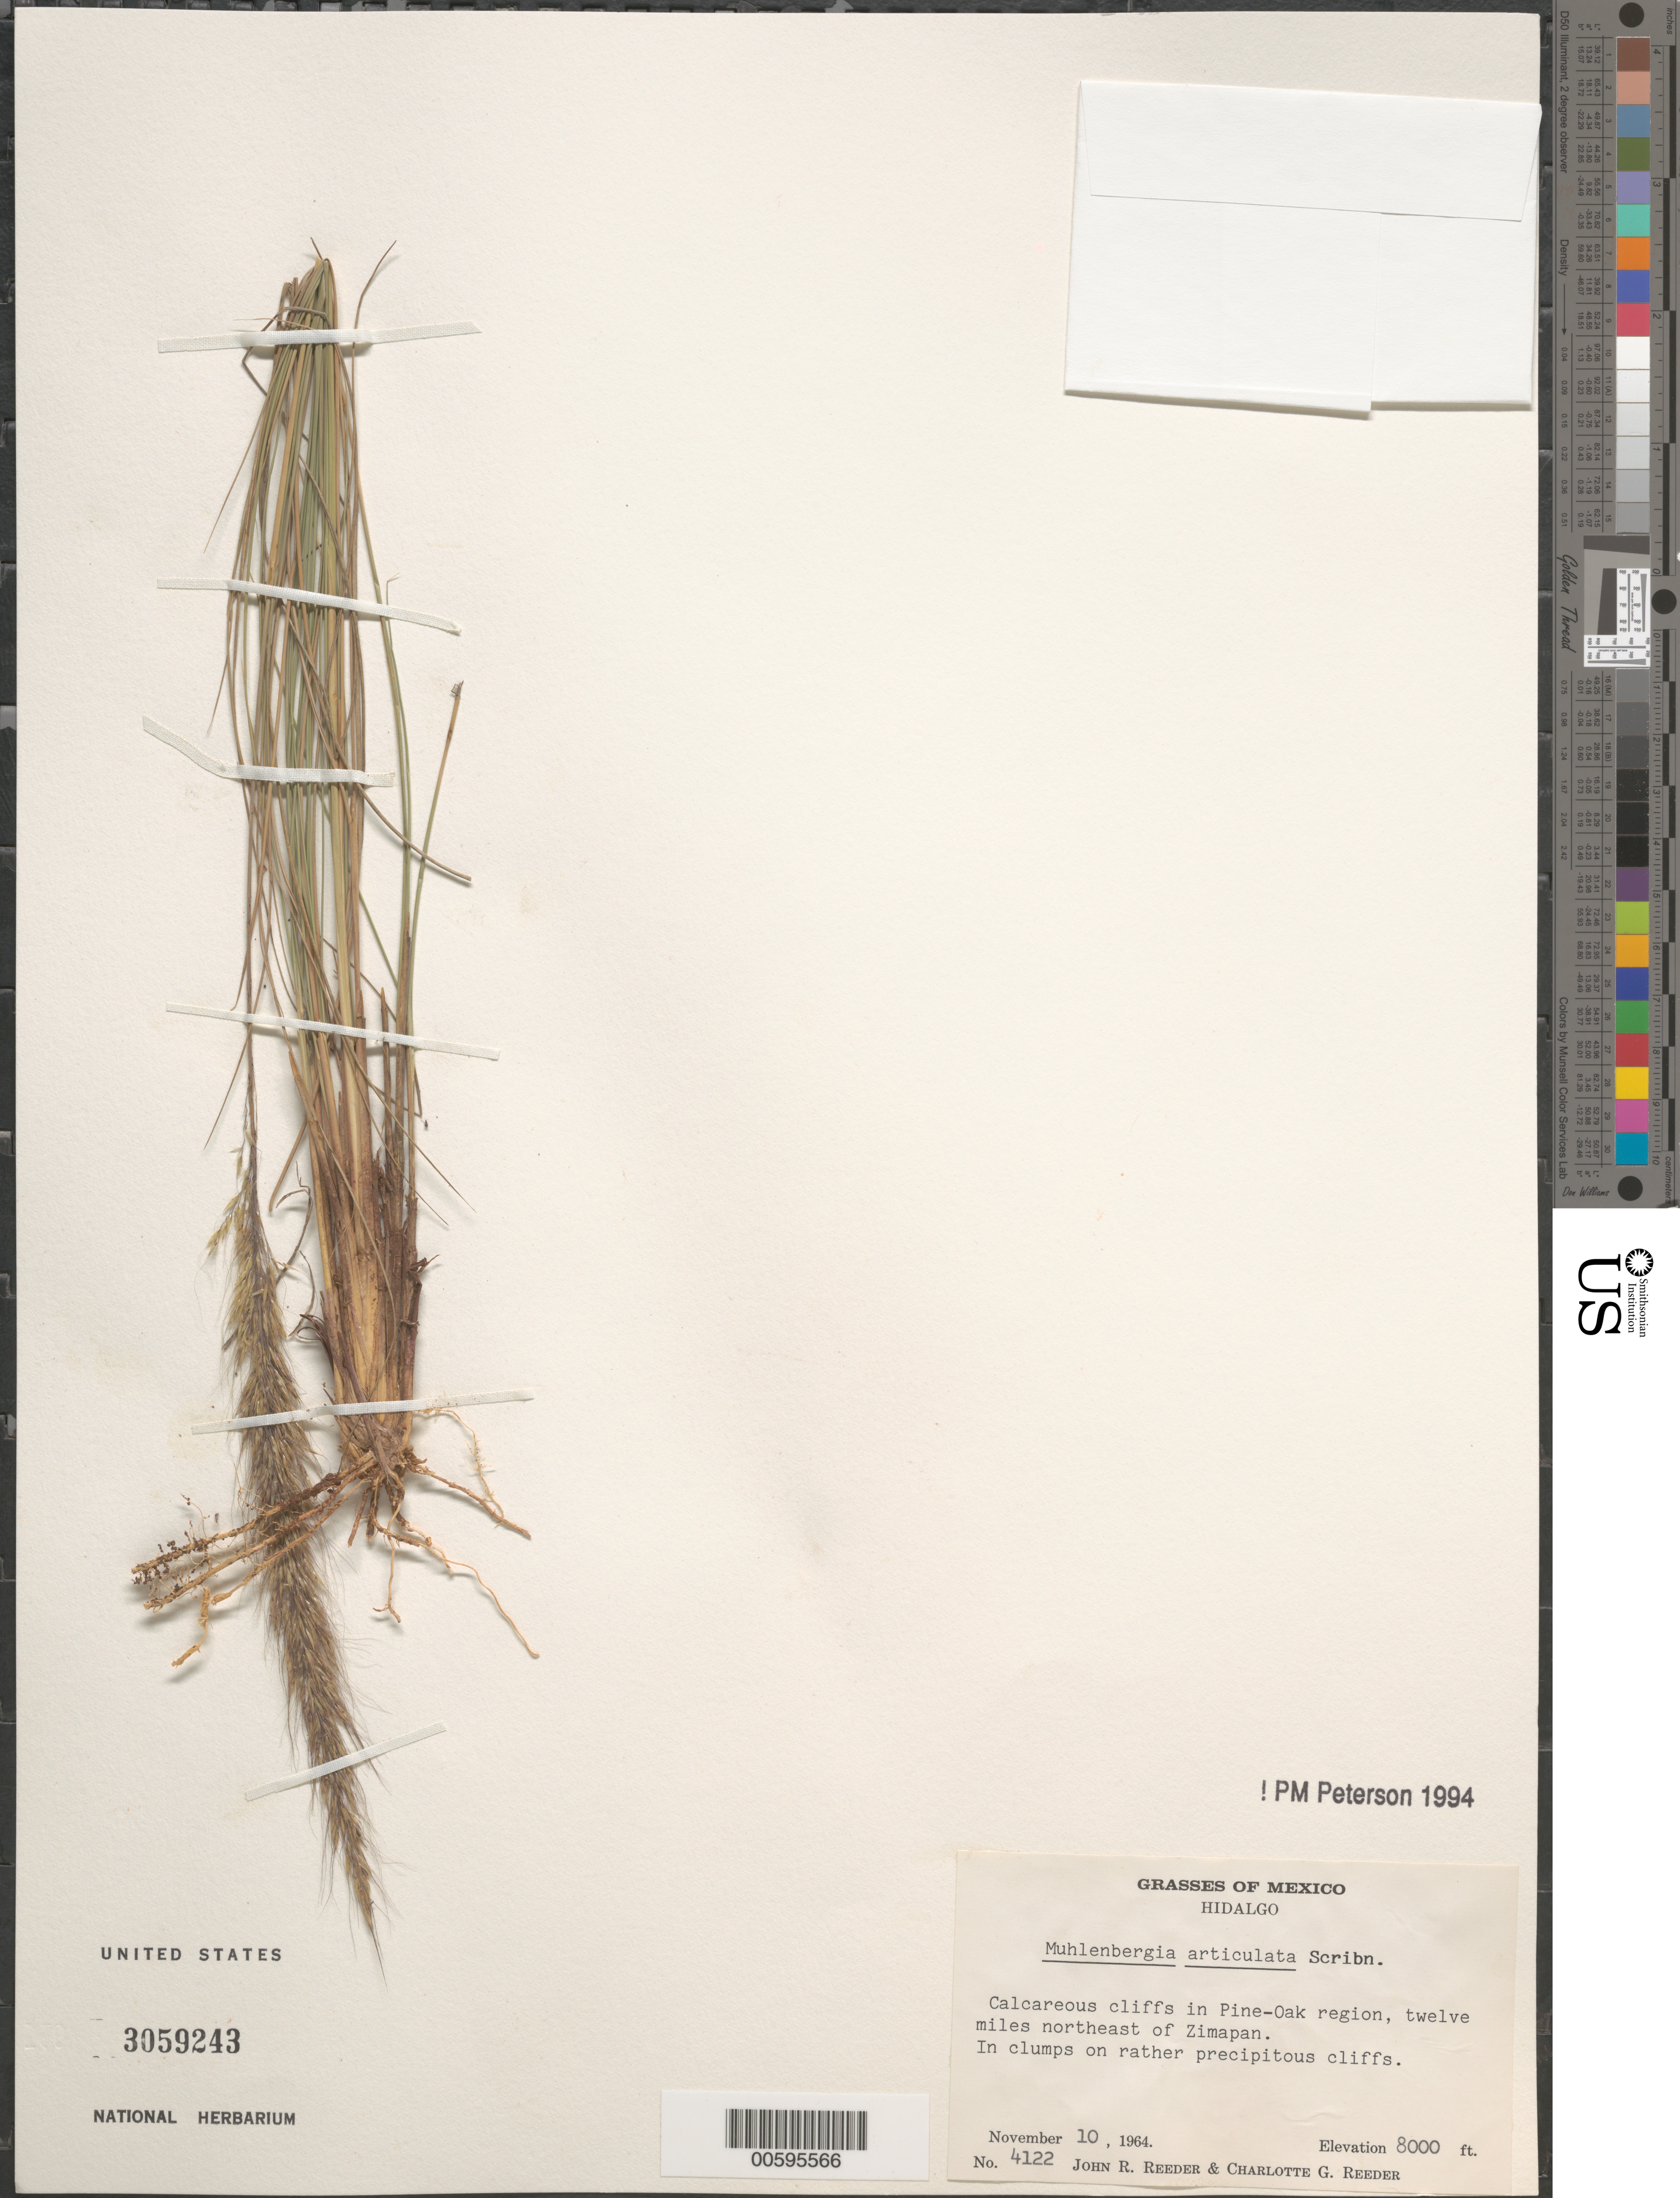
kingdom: Plantae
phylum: Tracheophyta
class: Liliopsida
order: Poales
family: Poaceae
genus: Muhlenbergia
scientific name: Muhlenbergia articulata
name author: Scribn.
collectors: J. R. Reeder & C. G. Reeder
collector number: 4122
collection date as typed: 10 Nov 1964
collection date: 1964-11-10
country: Mexico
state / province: Hidalgo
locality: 12 mi NE of Zimapan.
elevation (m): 2438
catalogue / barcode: US 3059243